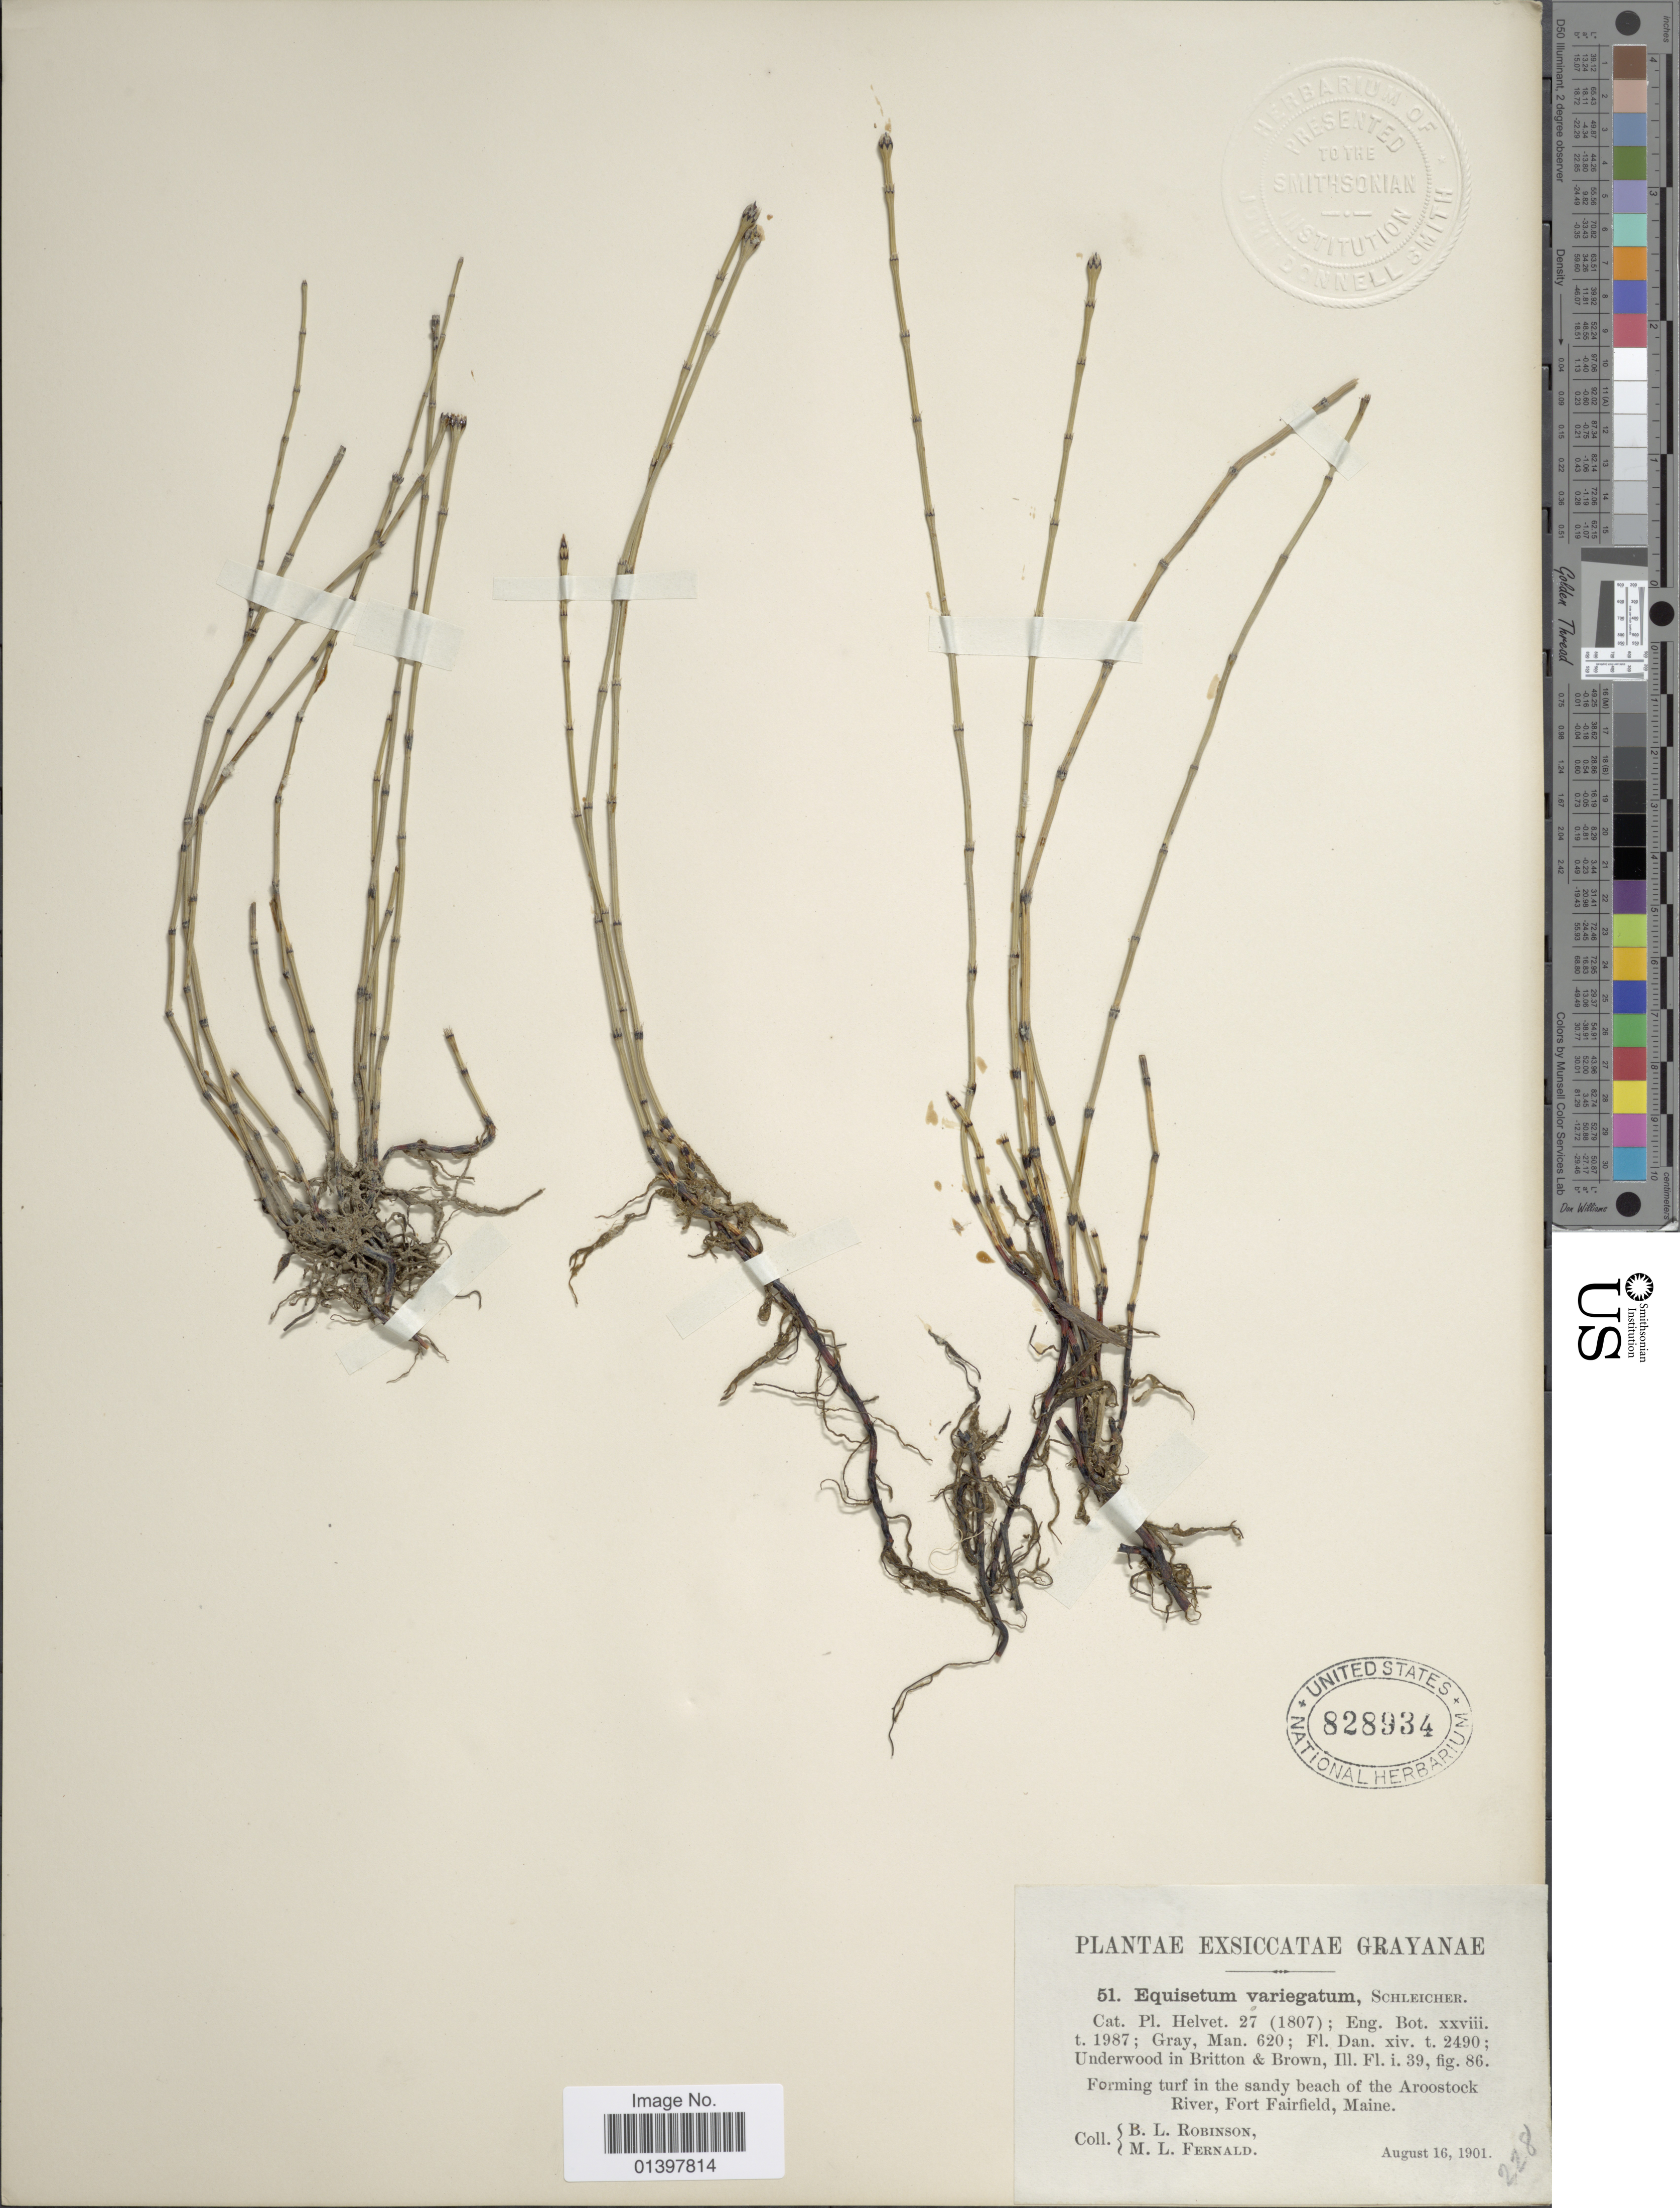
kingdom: Plantae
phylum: Tracheophyta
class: Polypodiopsida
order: Equisetales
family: Equisetaceae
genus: Equisetum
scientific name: Equisetum variegatum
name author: Schleich. ex F. Weber & D. Mohr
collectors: B. L. Robinson & M. L. Fernald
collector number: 51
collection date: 1901-08-16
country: United States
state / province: Maine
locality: Forming turf in the sandy beach of the Aroostock River, Fort Fairfield, Maine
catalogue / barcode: US 828934